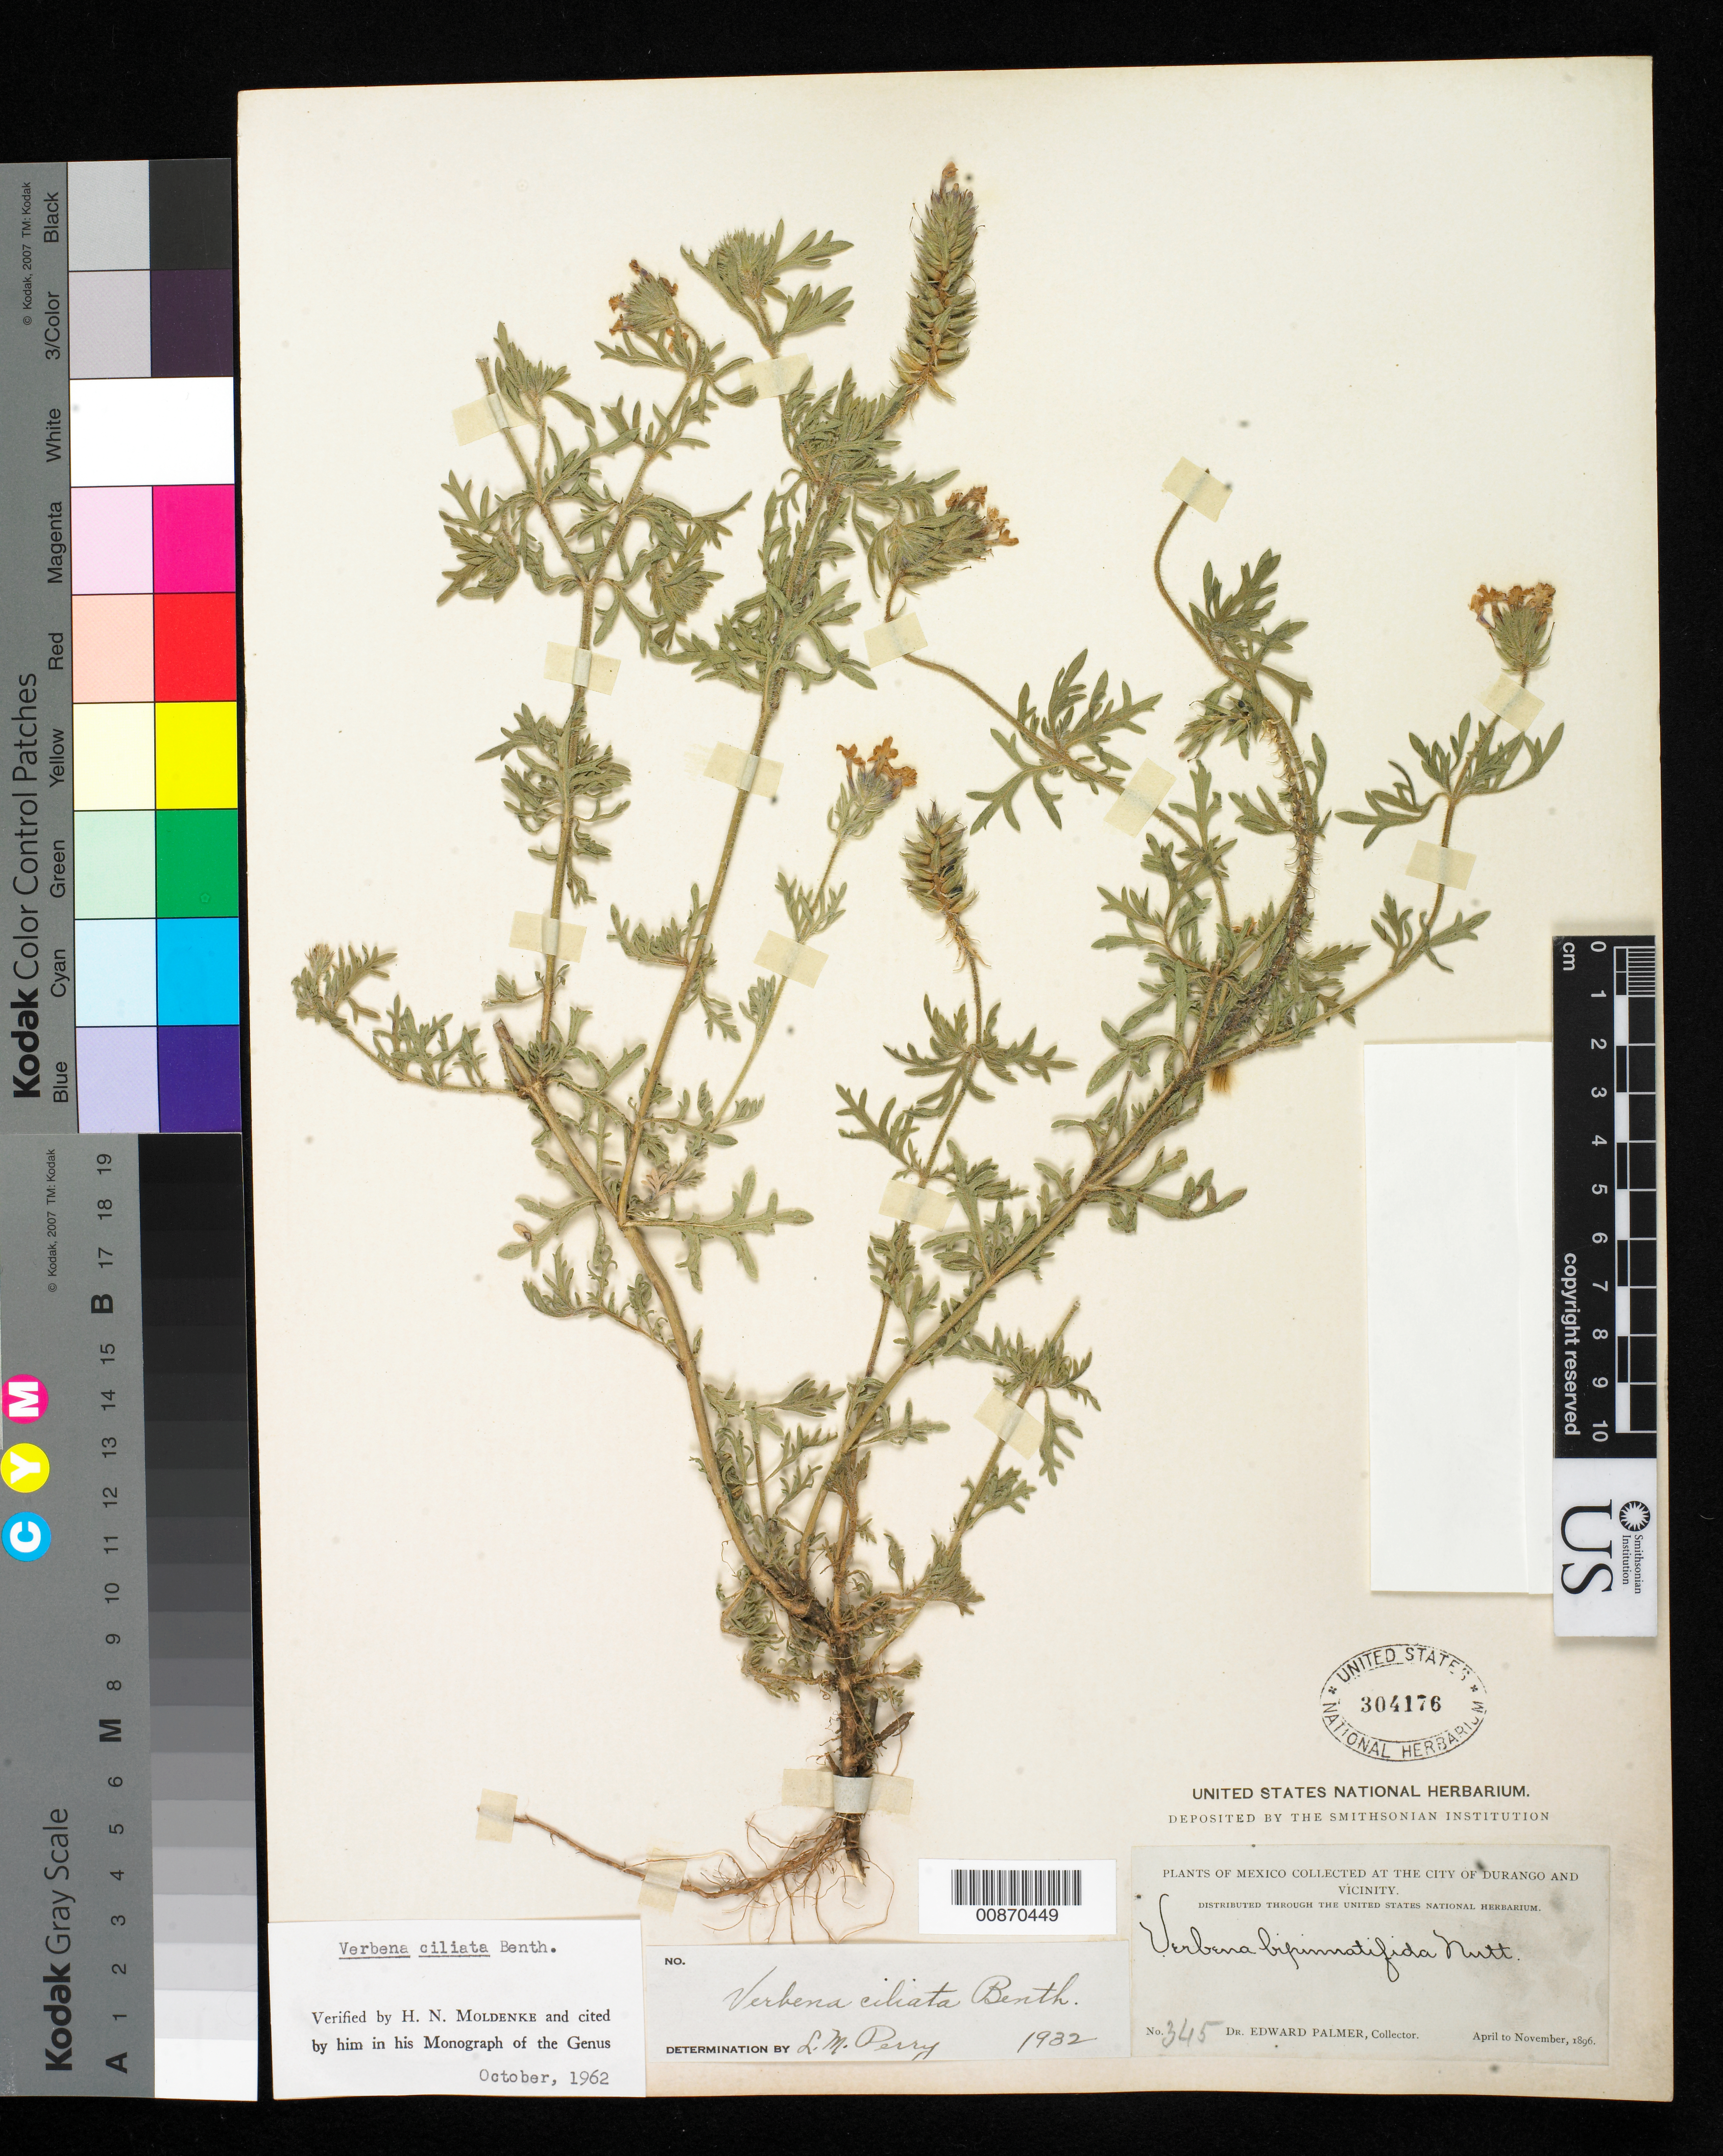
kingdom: Plantae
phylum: Tracheophyta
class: Magnoliopsida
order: Lamiales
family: Verbenaceae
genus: Verbena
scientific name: Verbena ciliata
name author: Benth.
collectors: E. Palmer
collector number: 345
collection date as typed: Apr 1896 to -- Nov 1896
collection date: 1896-04/1896-11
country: Mexico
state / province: Durango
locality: City of Durango and vicinity.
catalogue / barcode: US 304176